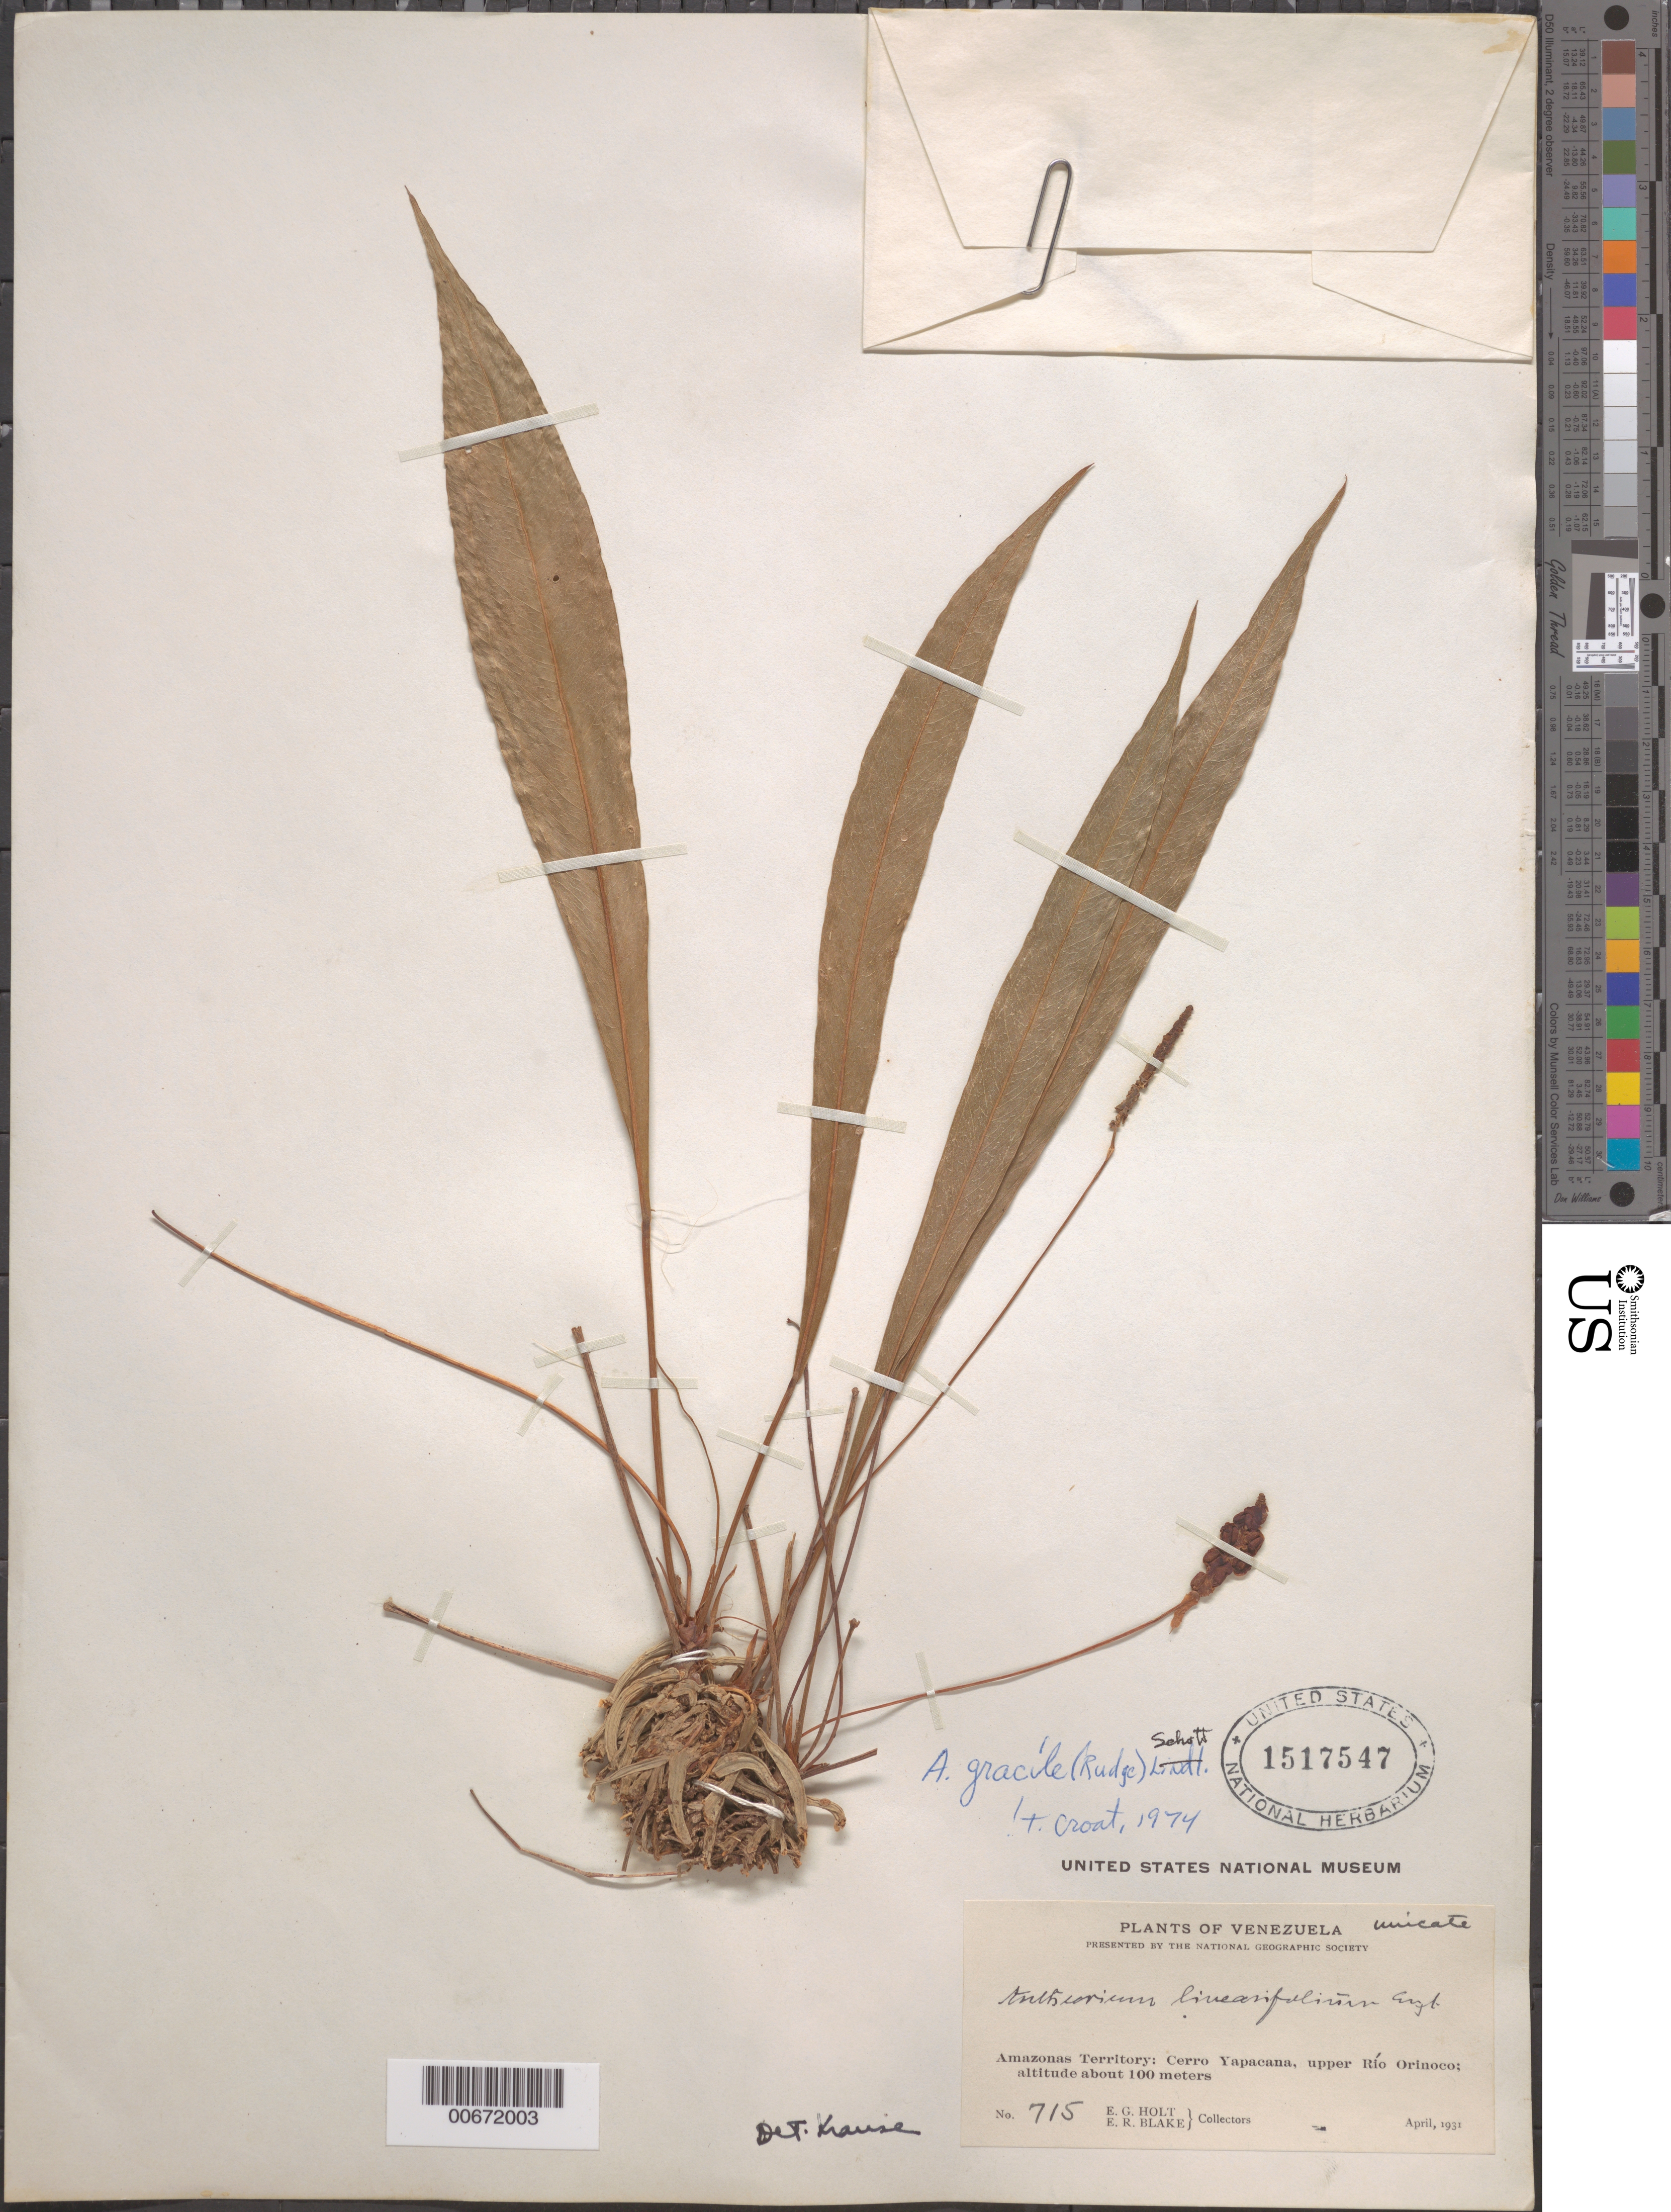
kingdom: Plantae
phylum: Tracheophyta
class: Liliopsida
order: Alismatales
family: Araceae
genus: Anthurium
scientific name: Anthurium gracile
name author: (Rudge) Schott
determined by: Croat, Thomas B., Missouri Botanical Garden (MO)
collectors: E. Holt & E. R. Blake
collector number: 715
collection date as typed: Apr-31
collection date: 1931-04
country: Venezuela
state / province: Amazonas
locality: Cerro Yapacána, upper Río Orinoco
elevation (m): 100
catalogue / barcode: US 1517547